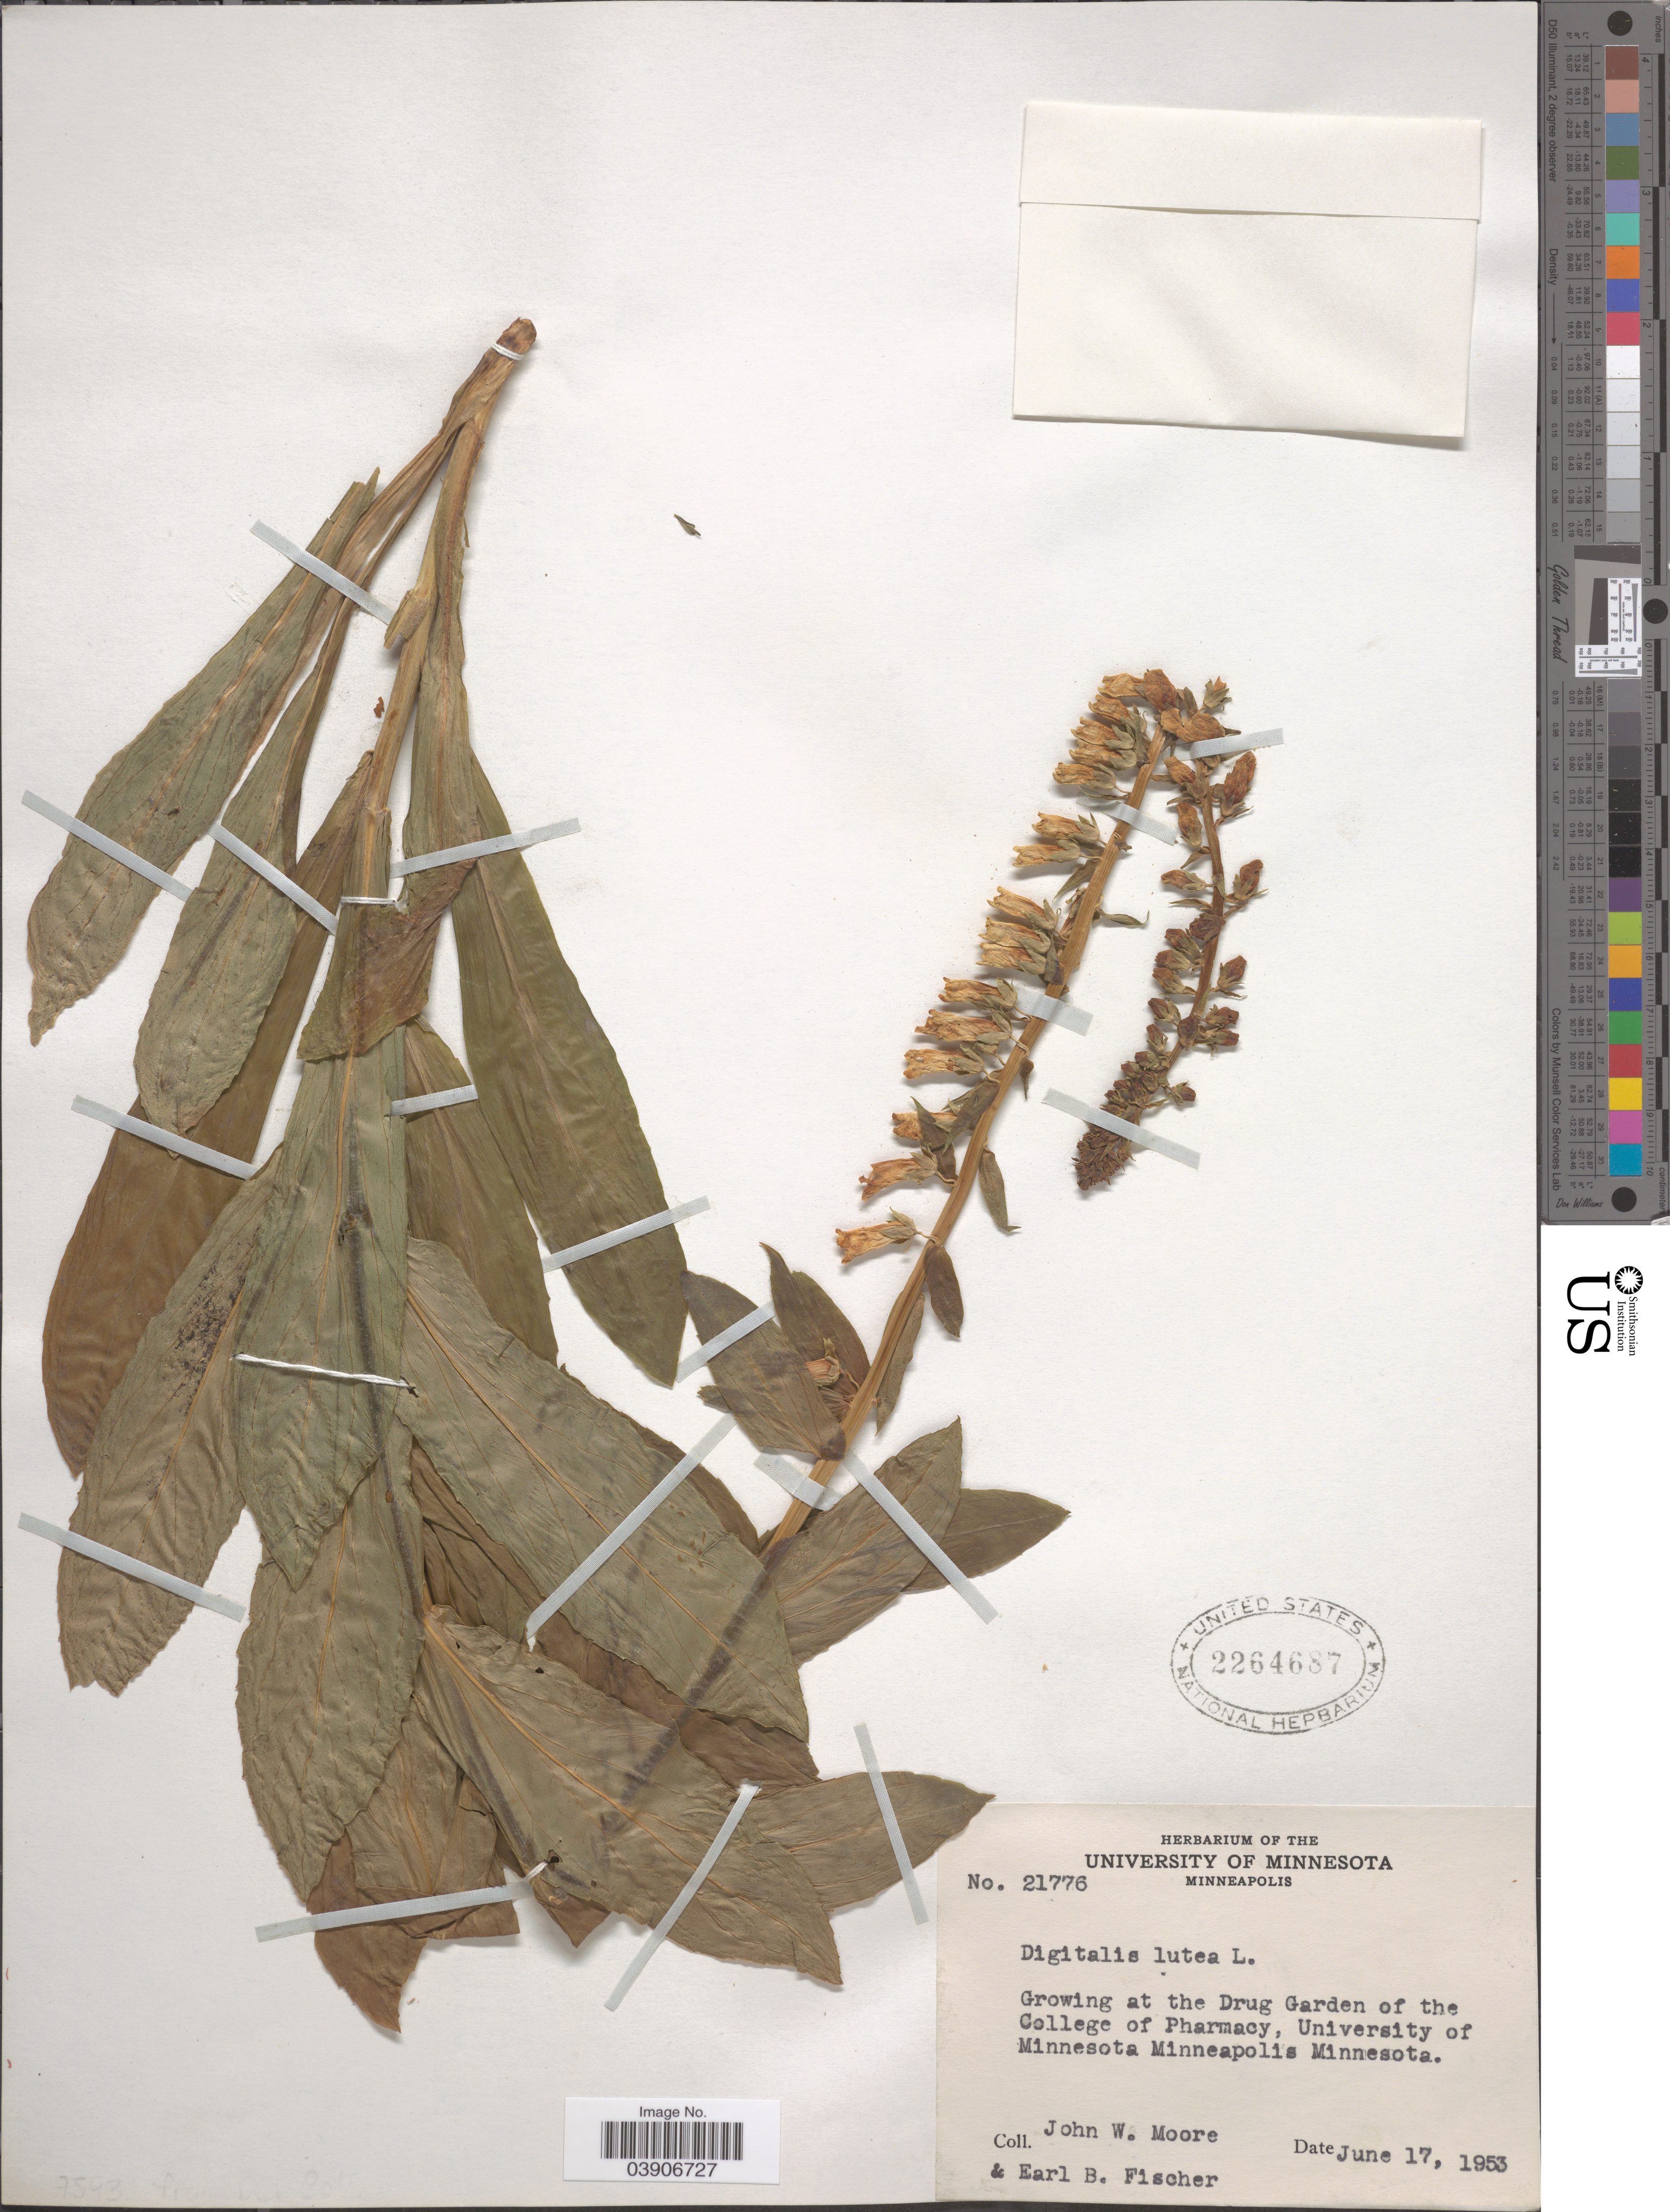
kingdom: Plantae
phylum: Tracheophyta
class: Magnoliopsida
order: Lamiales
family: Plantaginaceae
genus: Digitalis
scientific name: Digitalis lutea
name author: L.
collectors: J. Moore & E. Fischer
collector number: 21776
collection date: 1953-06-17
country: United States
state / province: Minnesota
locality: Growing at the Drug Garden of the College of Pharmacy, University of Minnesota Minneapolis Minnesota.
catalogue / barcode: US 2264687